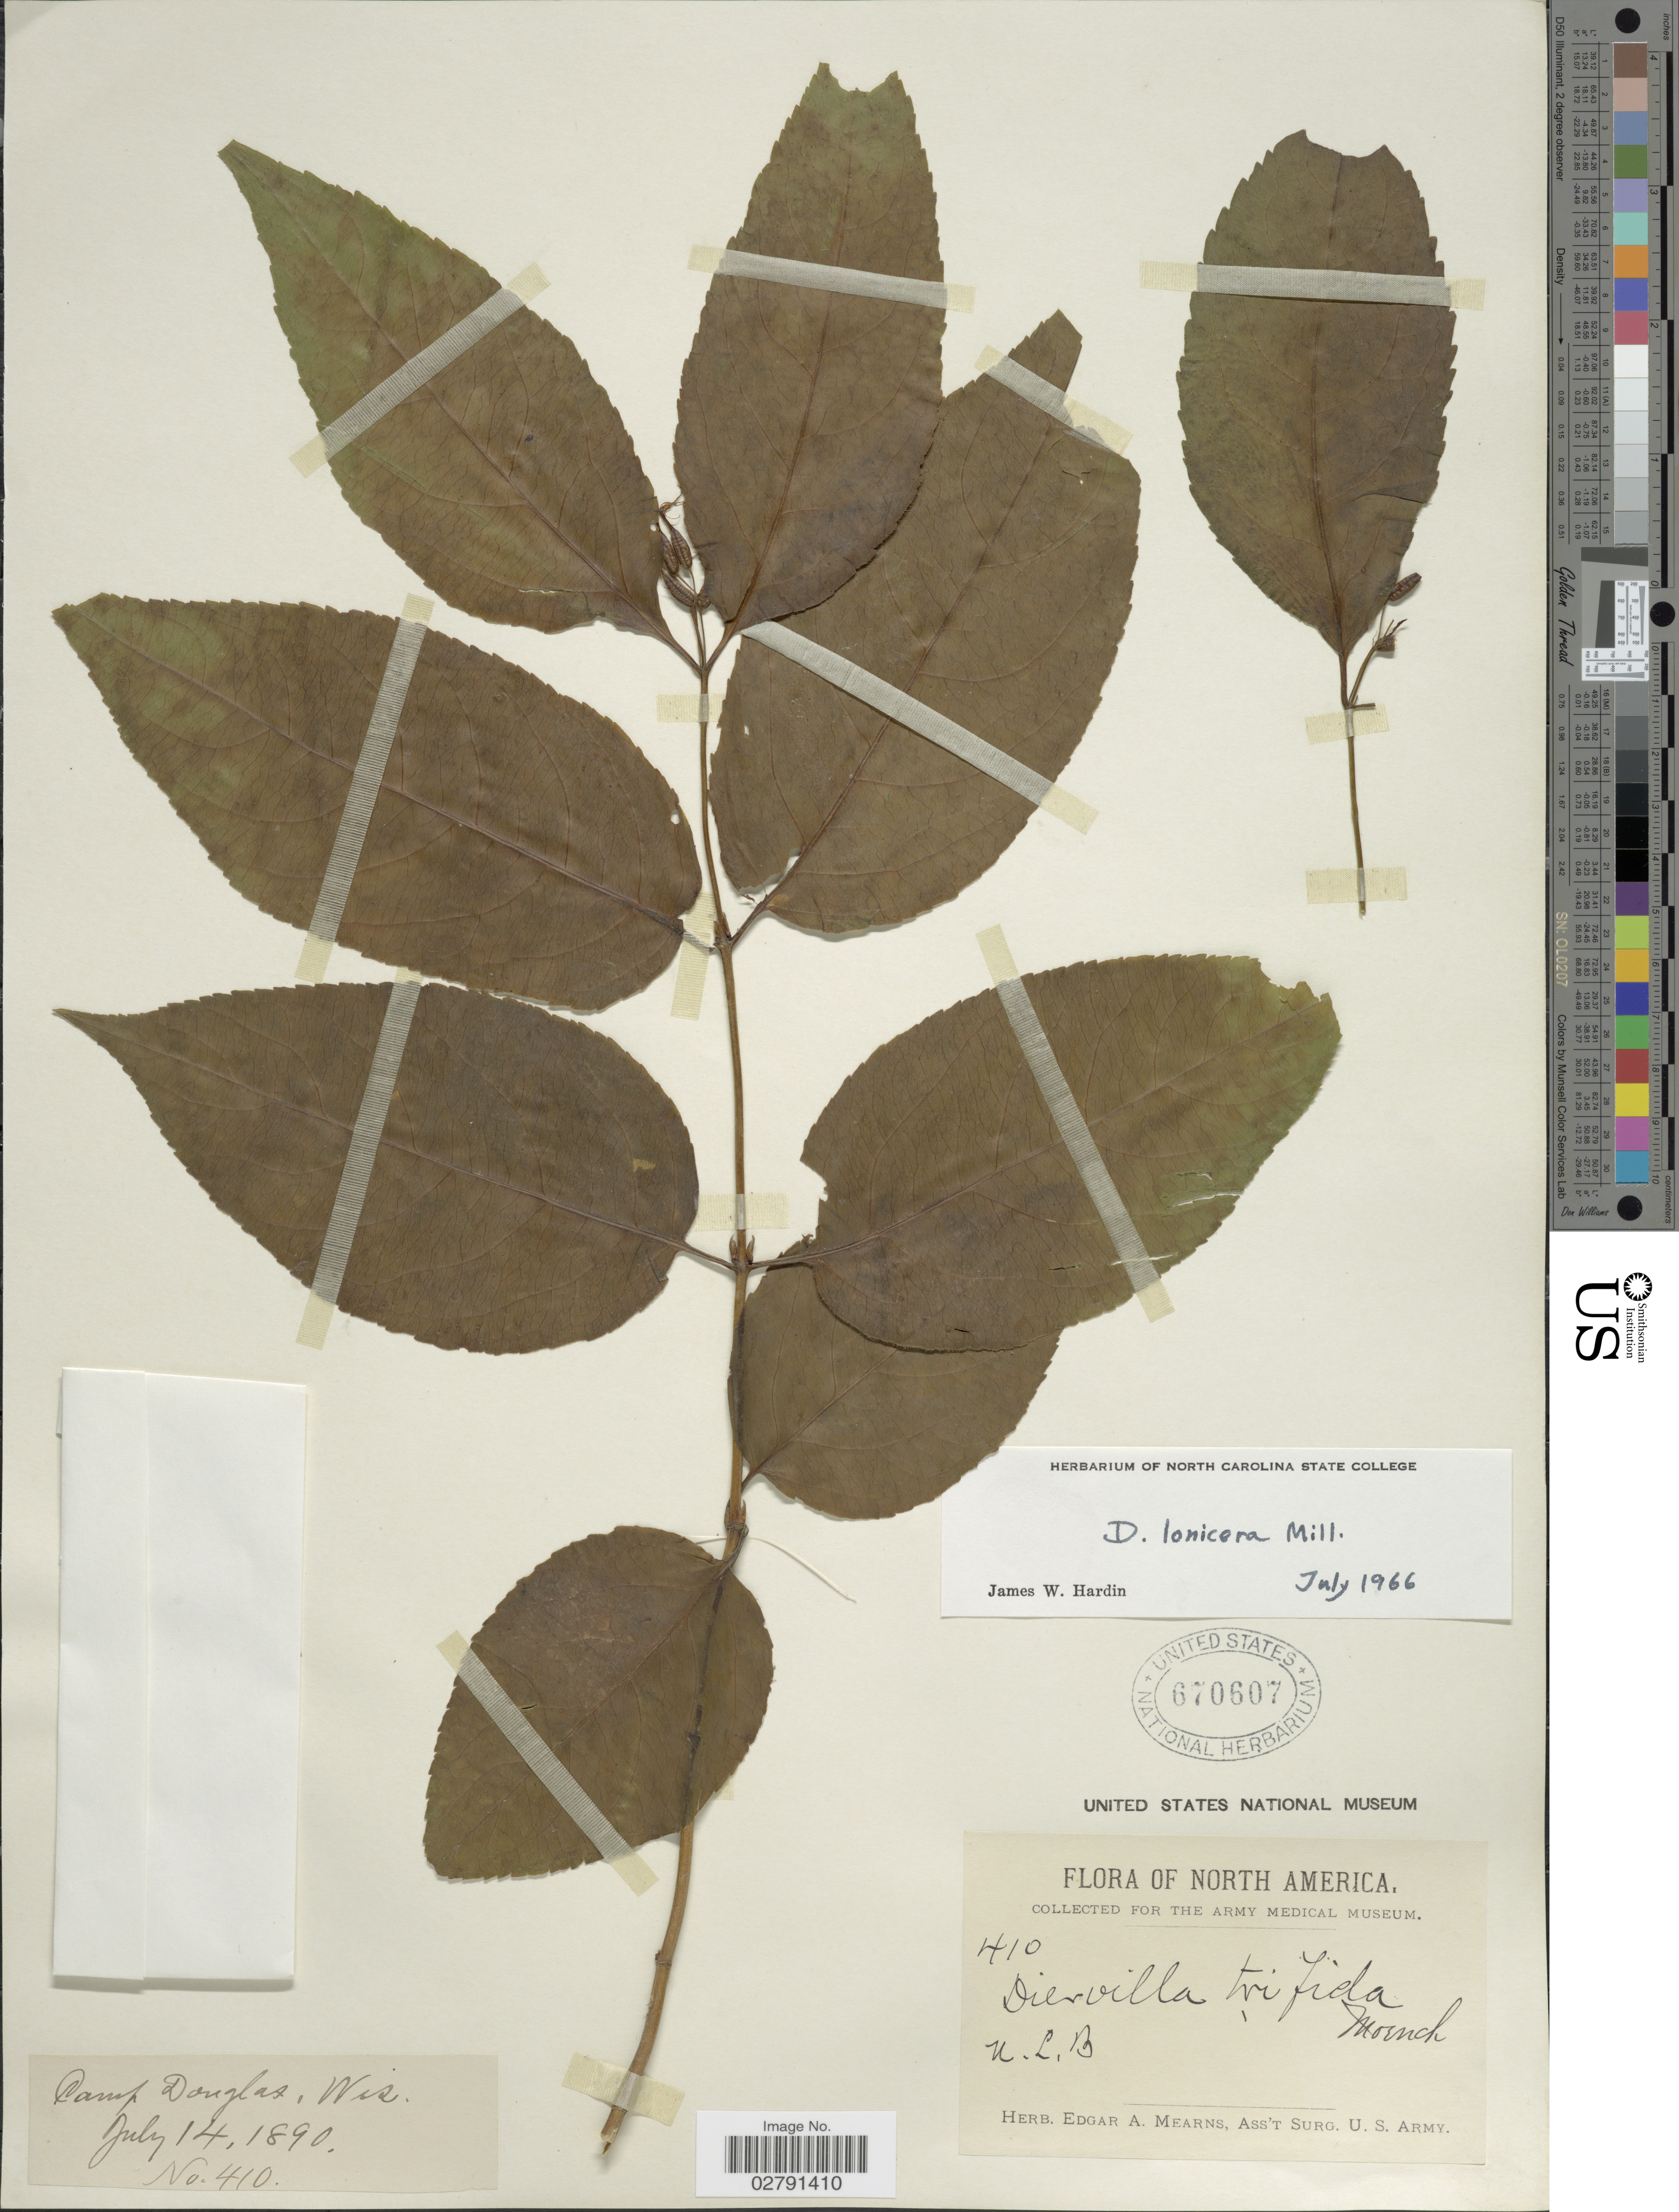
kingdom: Plantae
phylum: Tracheophyta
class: Magnoliopsida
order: Dipsacales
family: Caprifoliaceae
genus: Diervilla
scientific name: Diervilla lonicera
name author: Mill.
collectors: N. L. B.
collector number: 410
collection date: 1890-07-14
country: United States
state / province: Wisconsin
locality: Camp Douglas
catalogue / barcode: US 670607